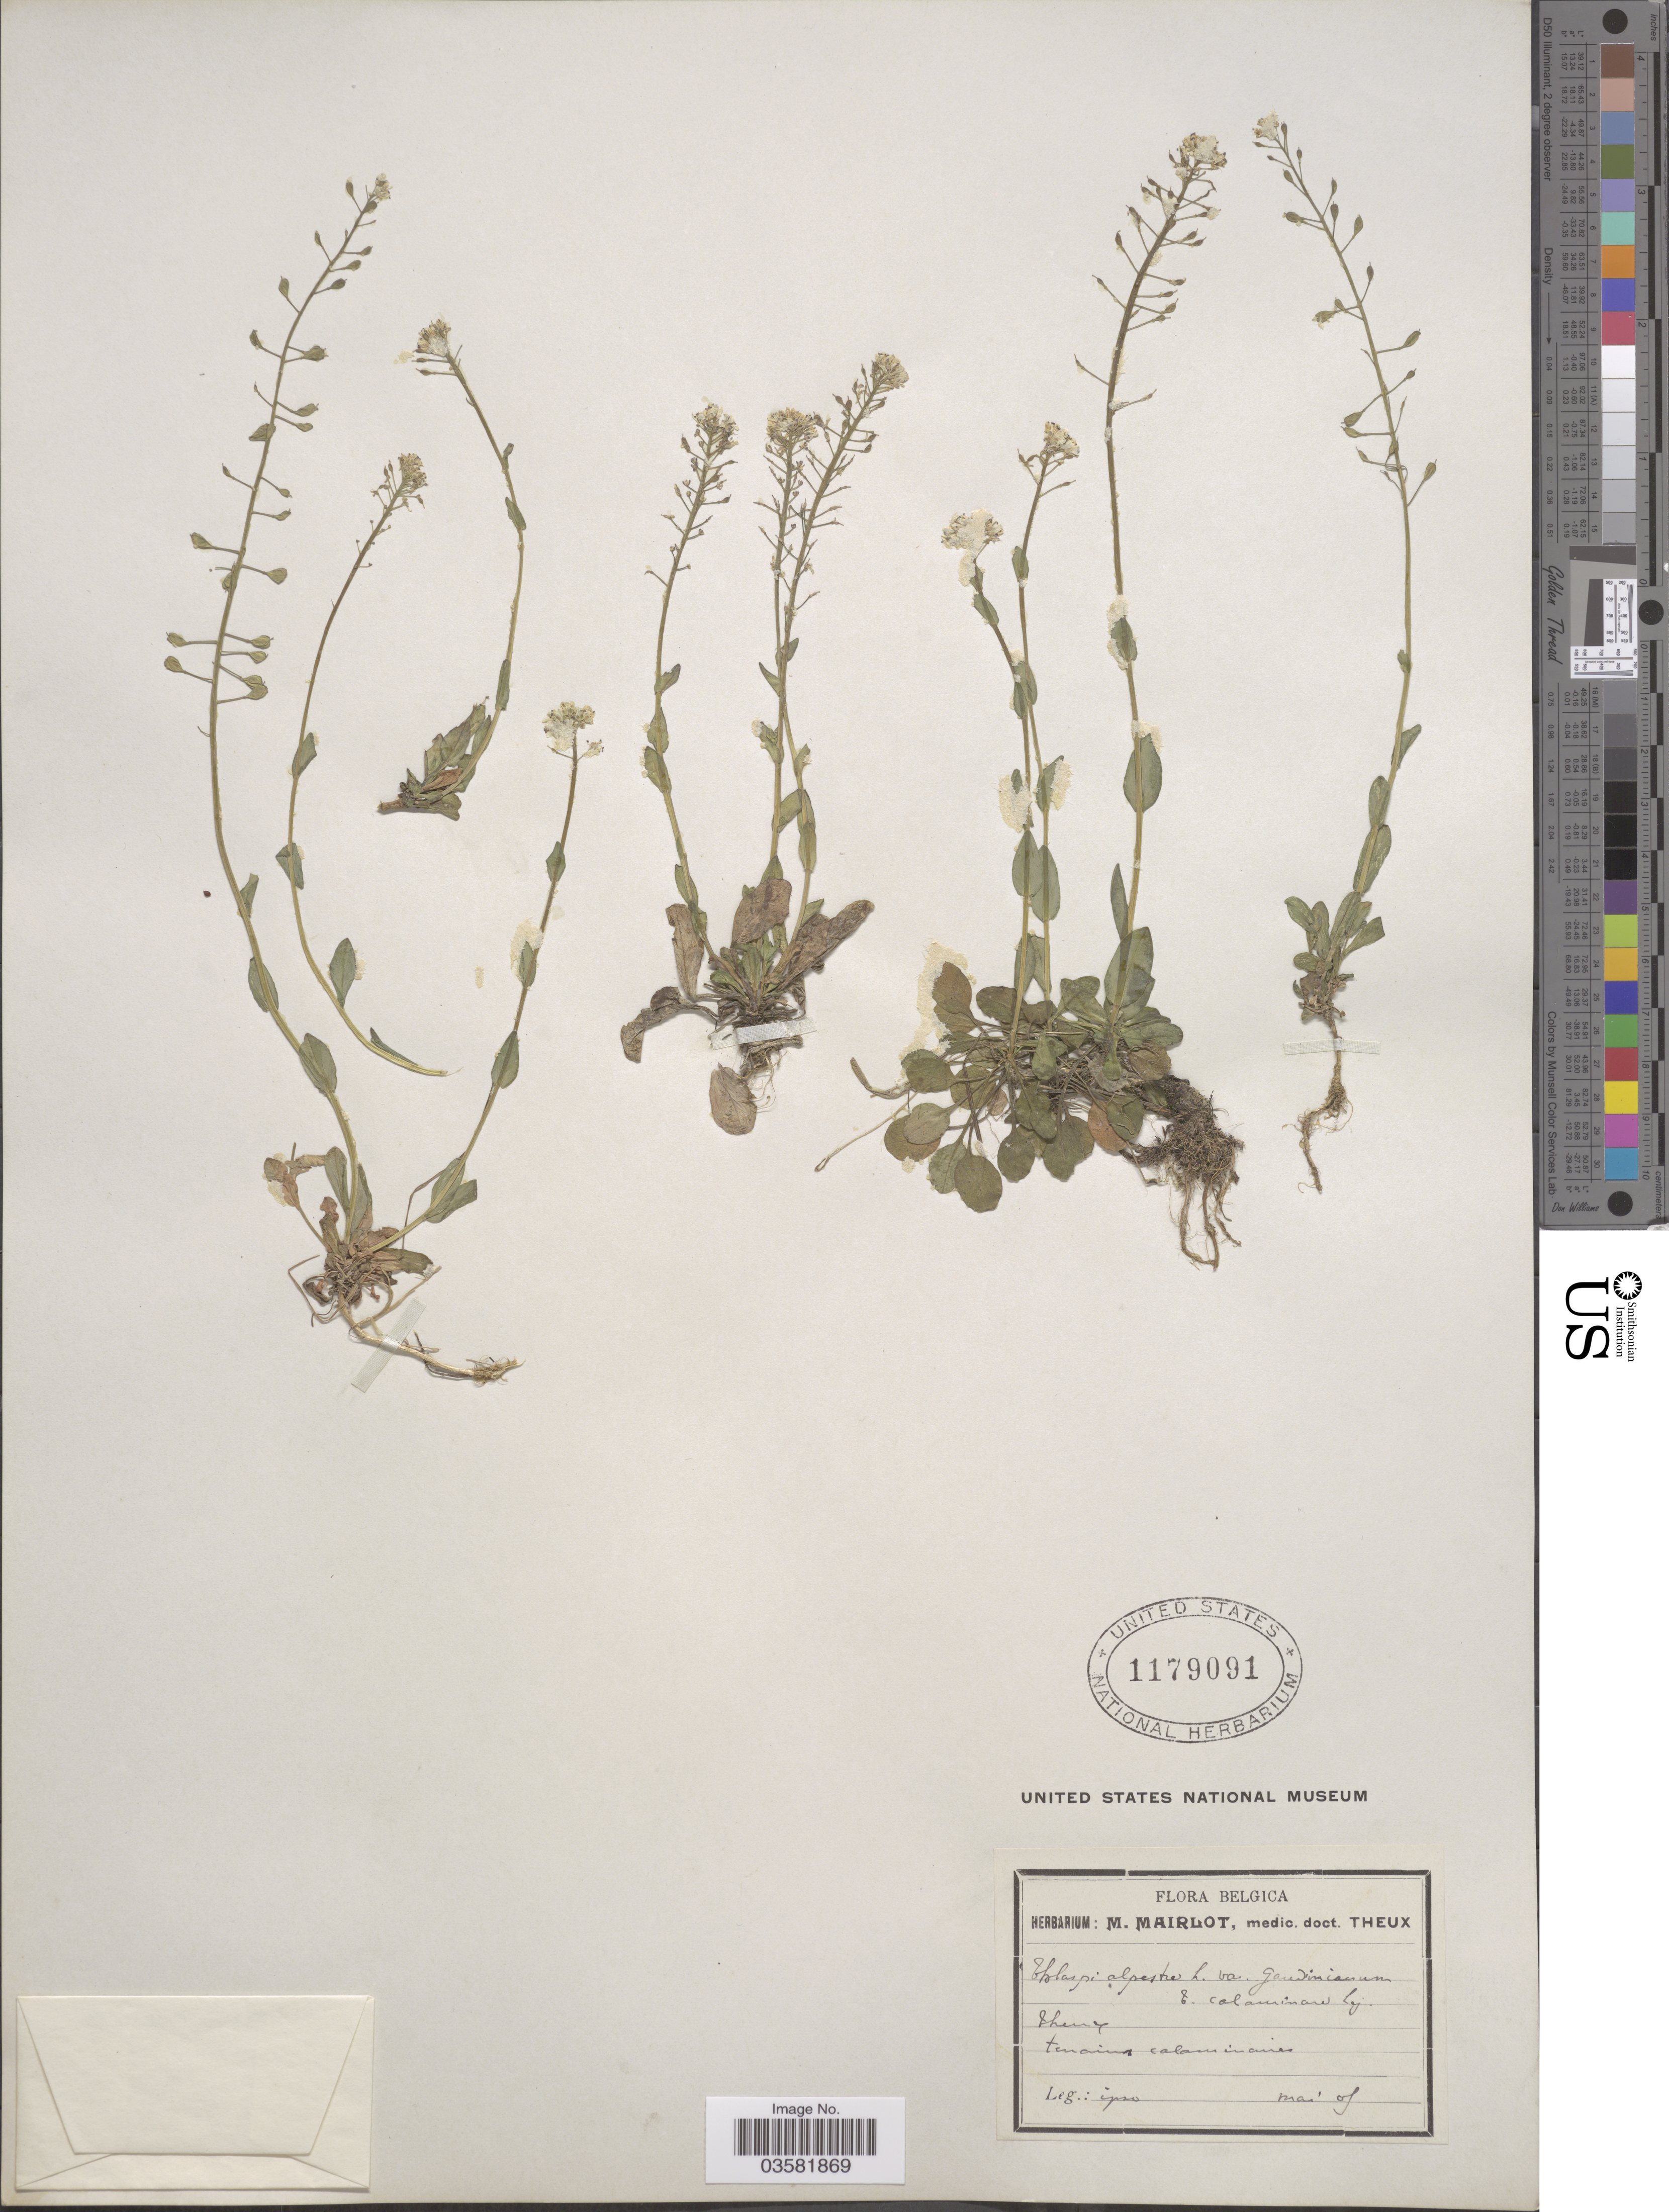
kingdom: Plantae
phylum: Tracheophyta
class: Magnoliopsida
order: Brassicales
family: Brassicaceae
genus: Thlaspi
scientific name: Thlaspi alpestre L. nom. illeg.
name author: L.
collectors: M. Mairlot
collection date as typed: Transcribed d/m/y: /5/5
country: Belgium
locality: Theux, terrains calaminaires.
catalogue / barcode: US 1179091